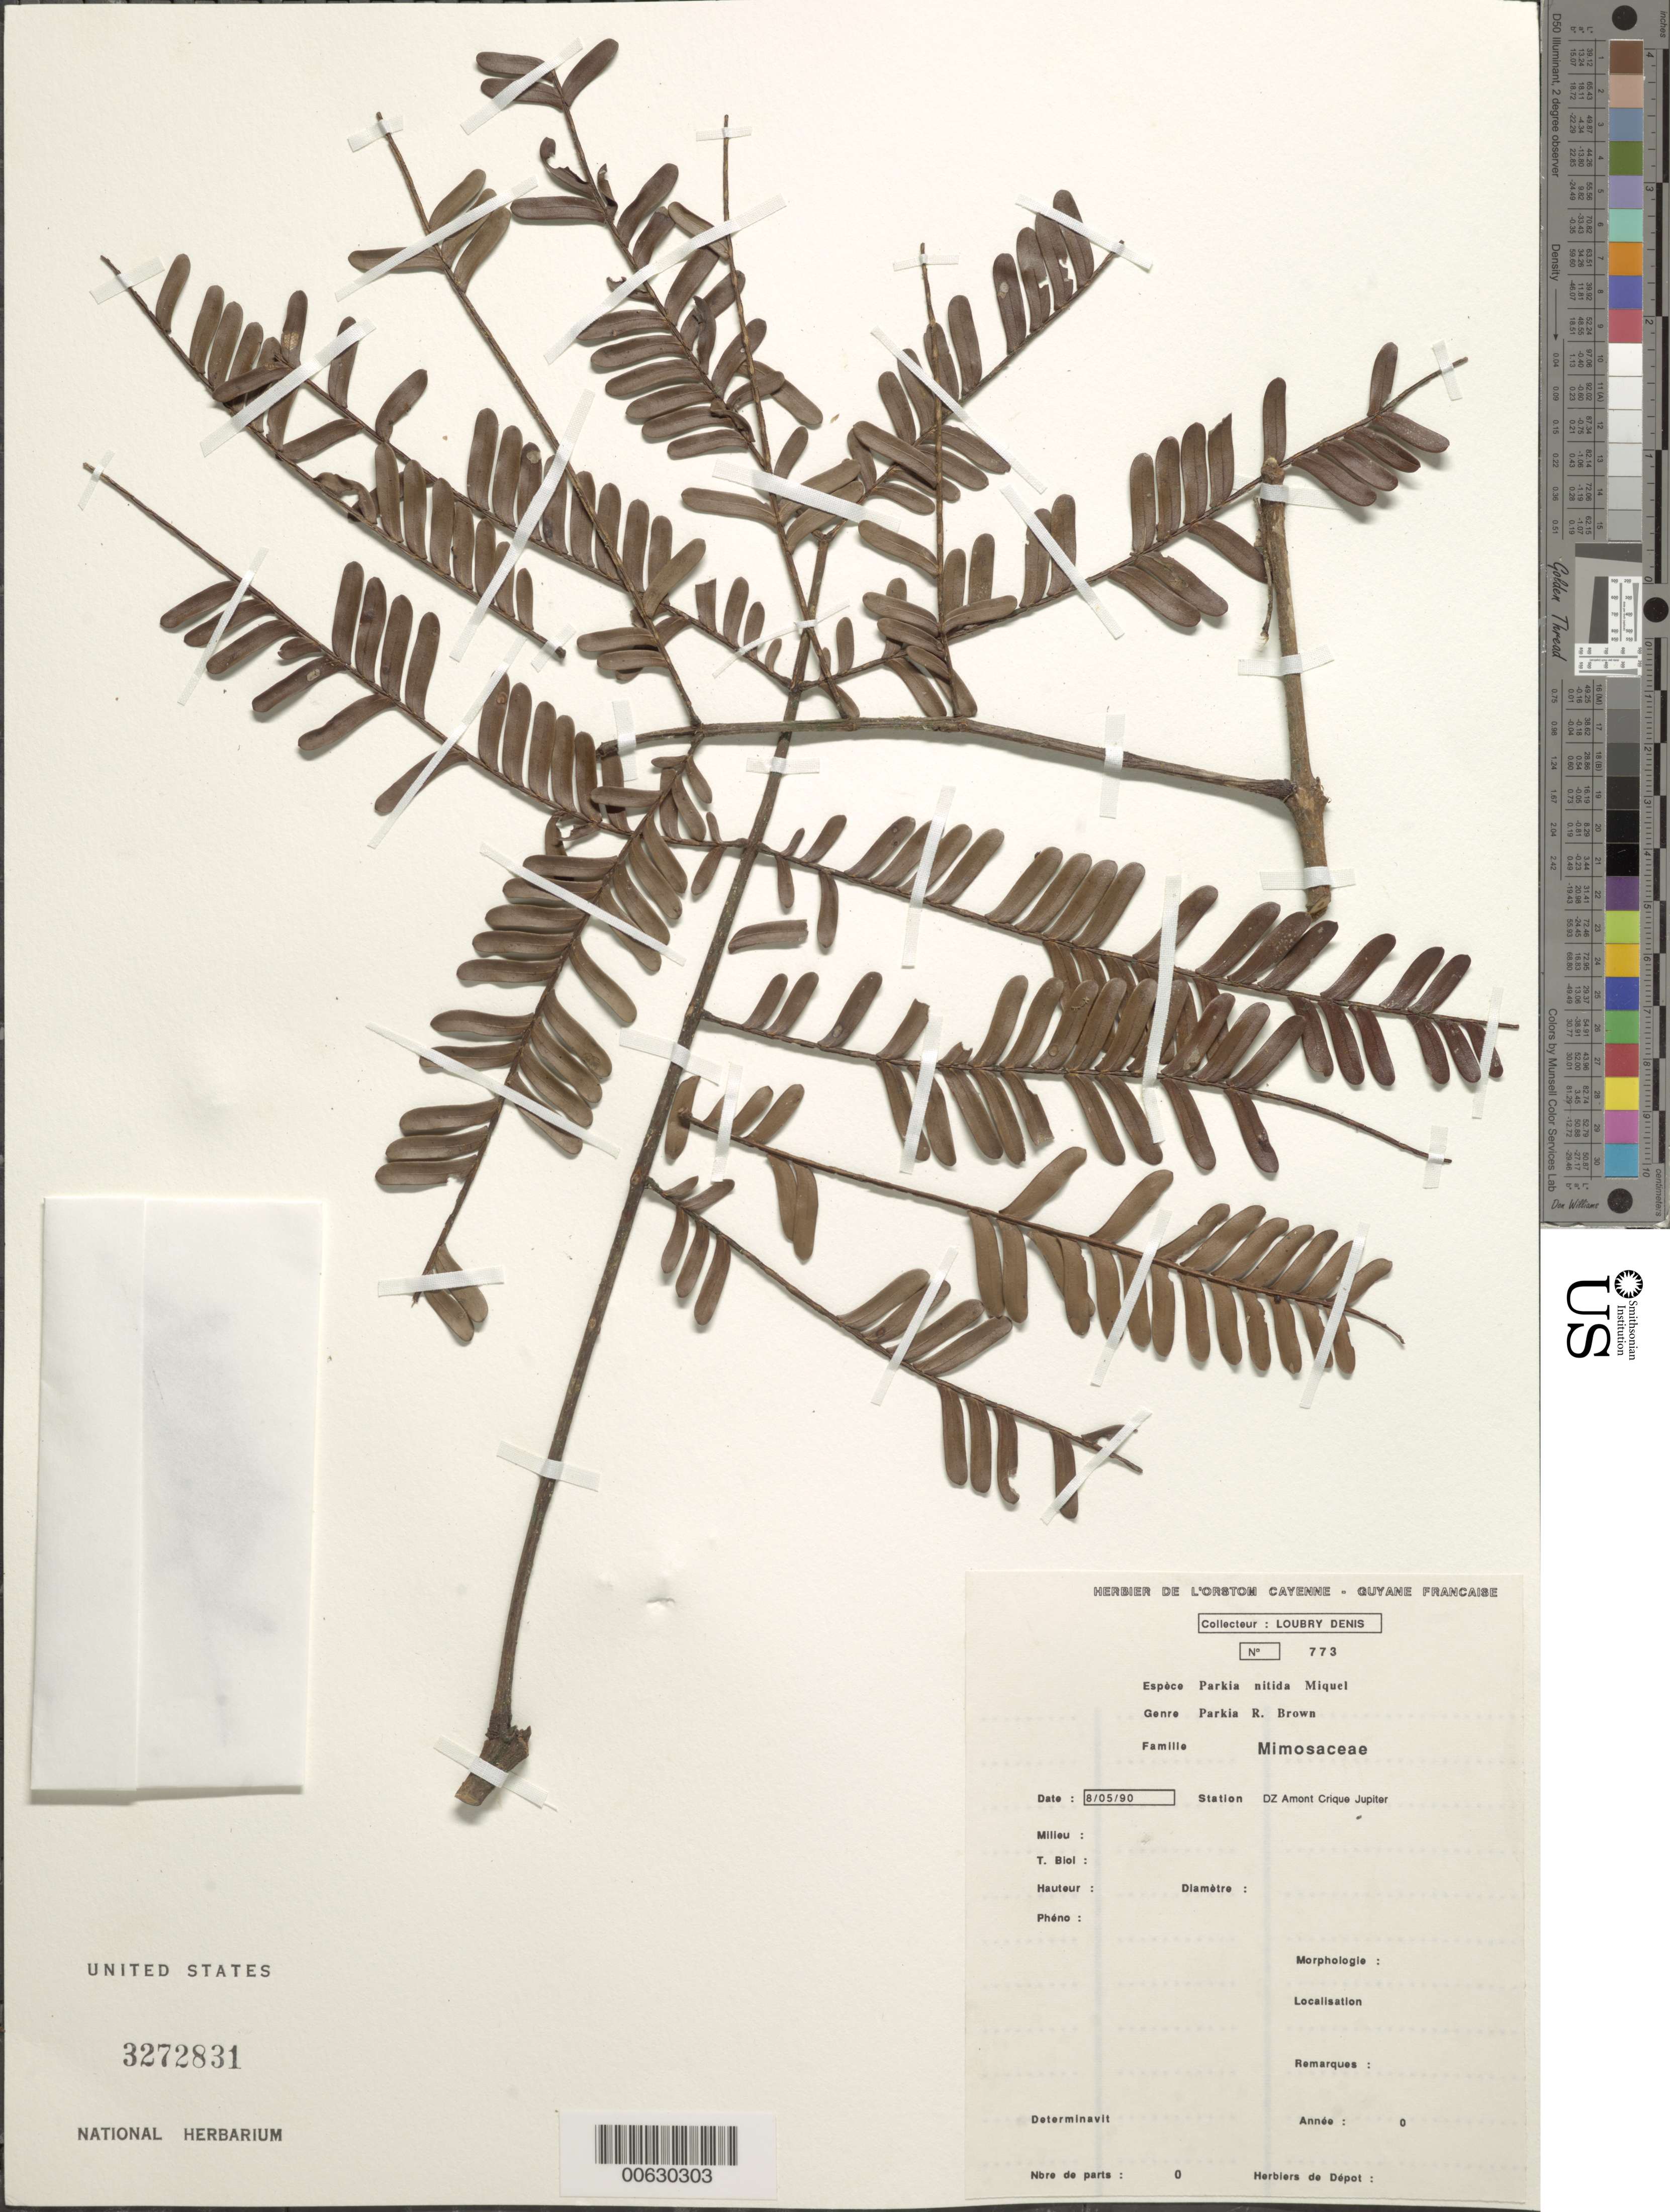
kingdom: Plantae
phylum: Tracheophyta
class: Magnoliopsida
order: Fabales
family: Fabaceae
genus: Parkia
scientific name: Parkia nitida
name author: Miq.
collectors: D. Loubry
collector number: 773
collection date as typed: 8-May-90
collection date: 1990-05-08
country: French Guiana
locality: DZ amont Crique Jupiter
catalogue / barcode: US 3272831